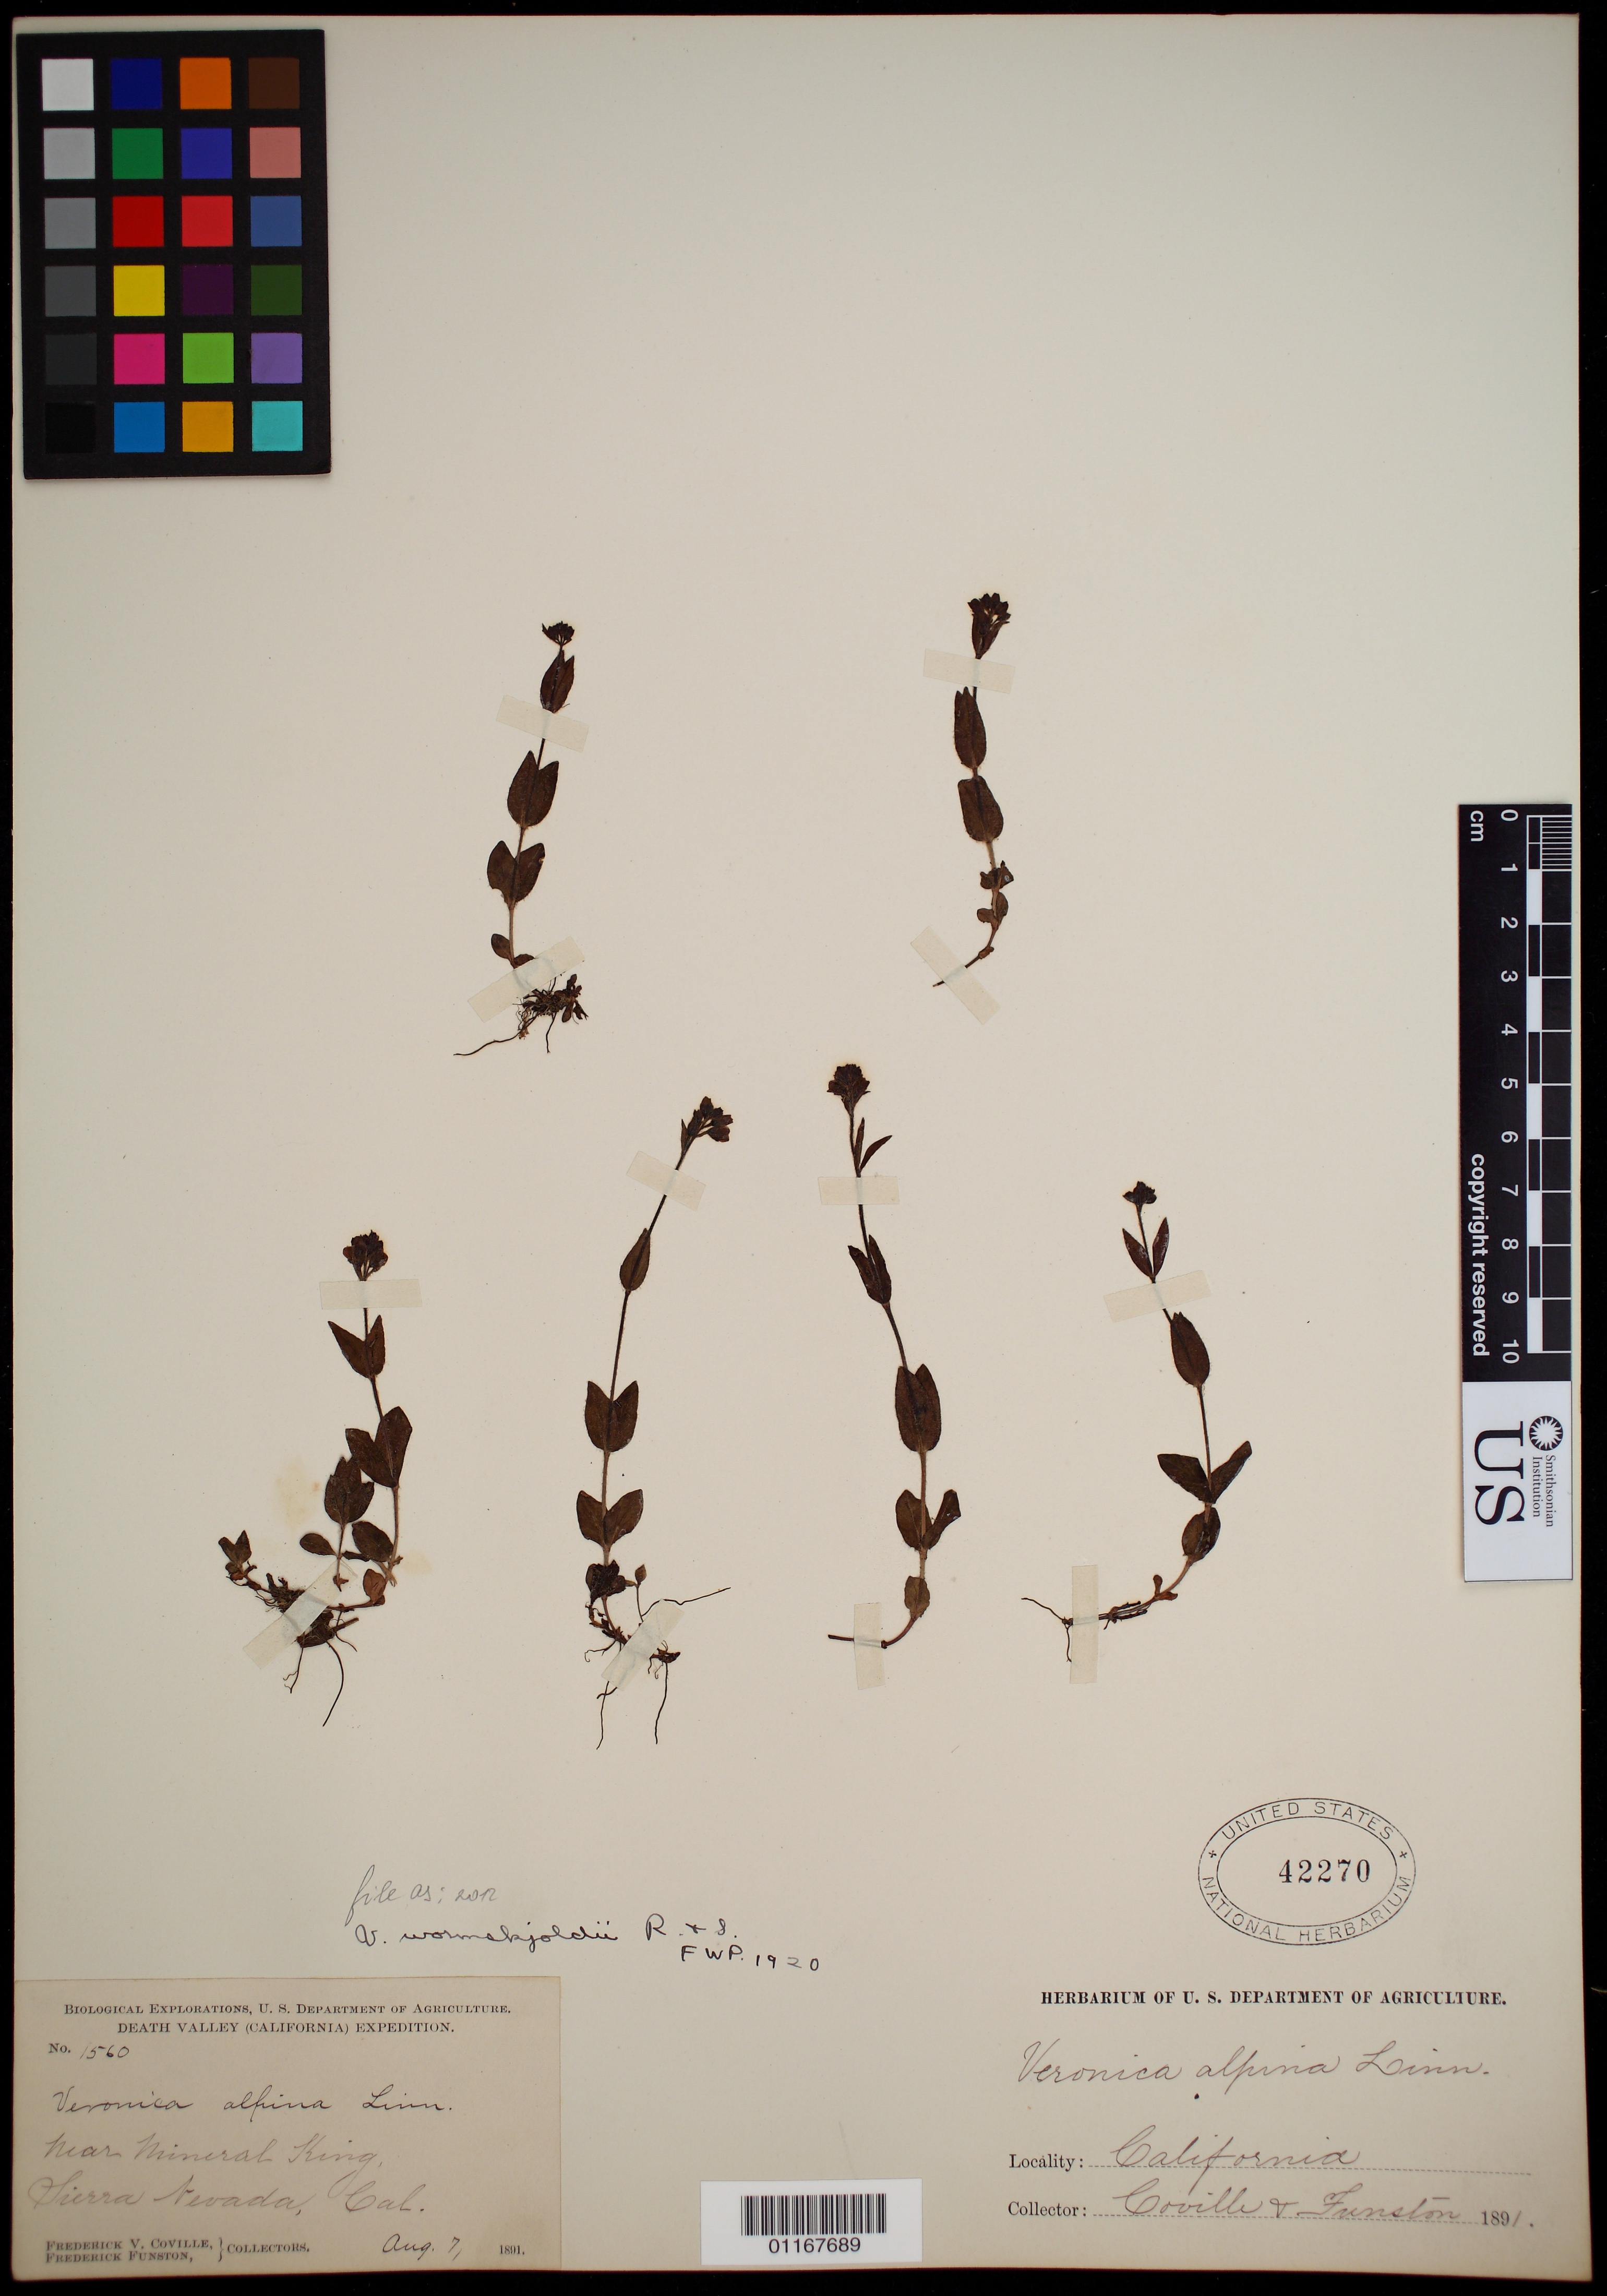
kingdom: Plantae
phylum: Tracheophyta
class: Magnoliopsida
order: Lamiales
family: Plantaginaceae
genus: Veronica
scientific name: Veronica wormskjoldii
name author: Roem. & Schult.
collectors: F. V. Coville & F. Funston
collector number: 1560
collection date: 1891-08-07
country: United States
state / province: California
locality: near Mineral King, Sierra Nevada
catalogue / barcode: US 42270